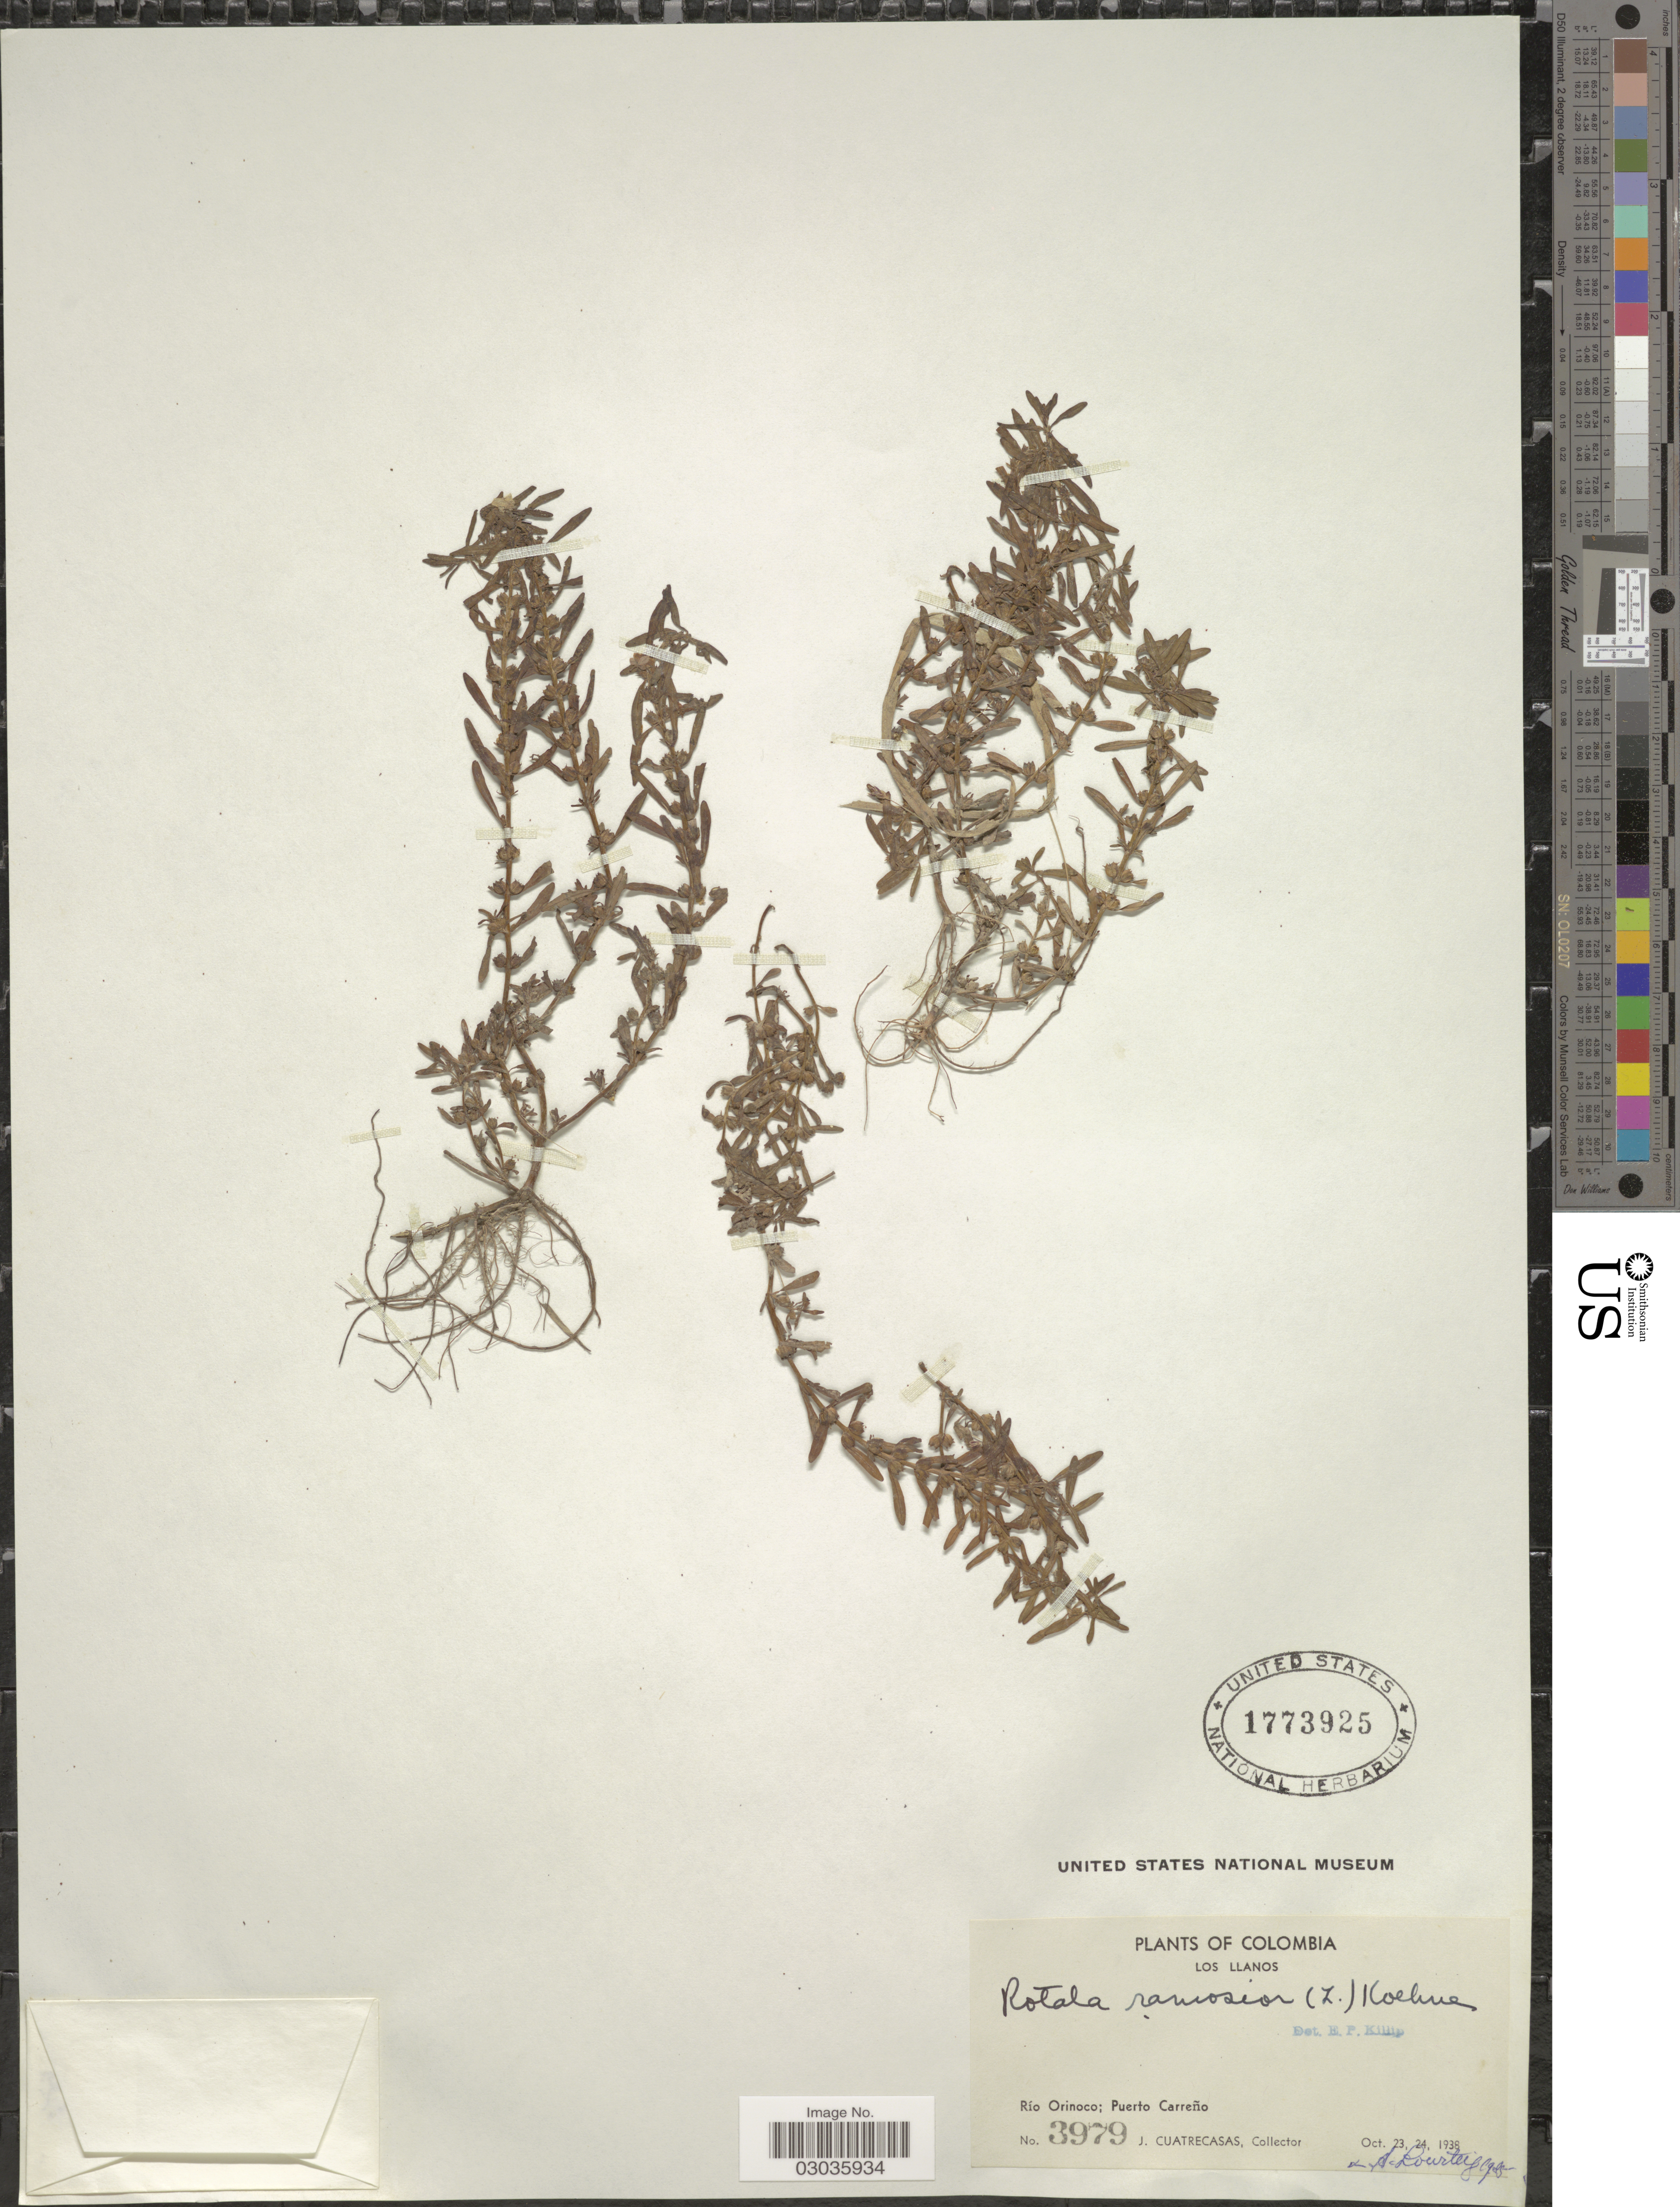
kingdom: Plantae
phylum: Tracheophyta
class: Magnoliopsida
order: Myrtales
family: Lythraceae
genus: Rotala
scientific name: Rotala ramosior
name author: (L.) Koehne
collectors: J. Cuatrecasas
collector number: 3979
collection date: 1938-10-23/1938-10-24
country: Colombia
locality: Los Llanos, Río Orinoco; Puerto Carreño.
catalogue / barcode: US 1773925